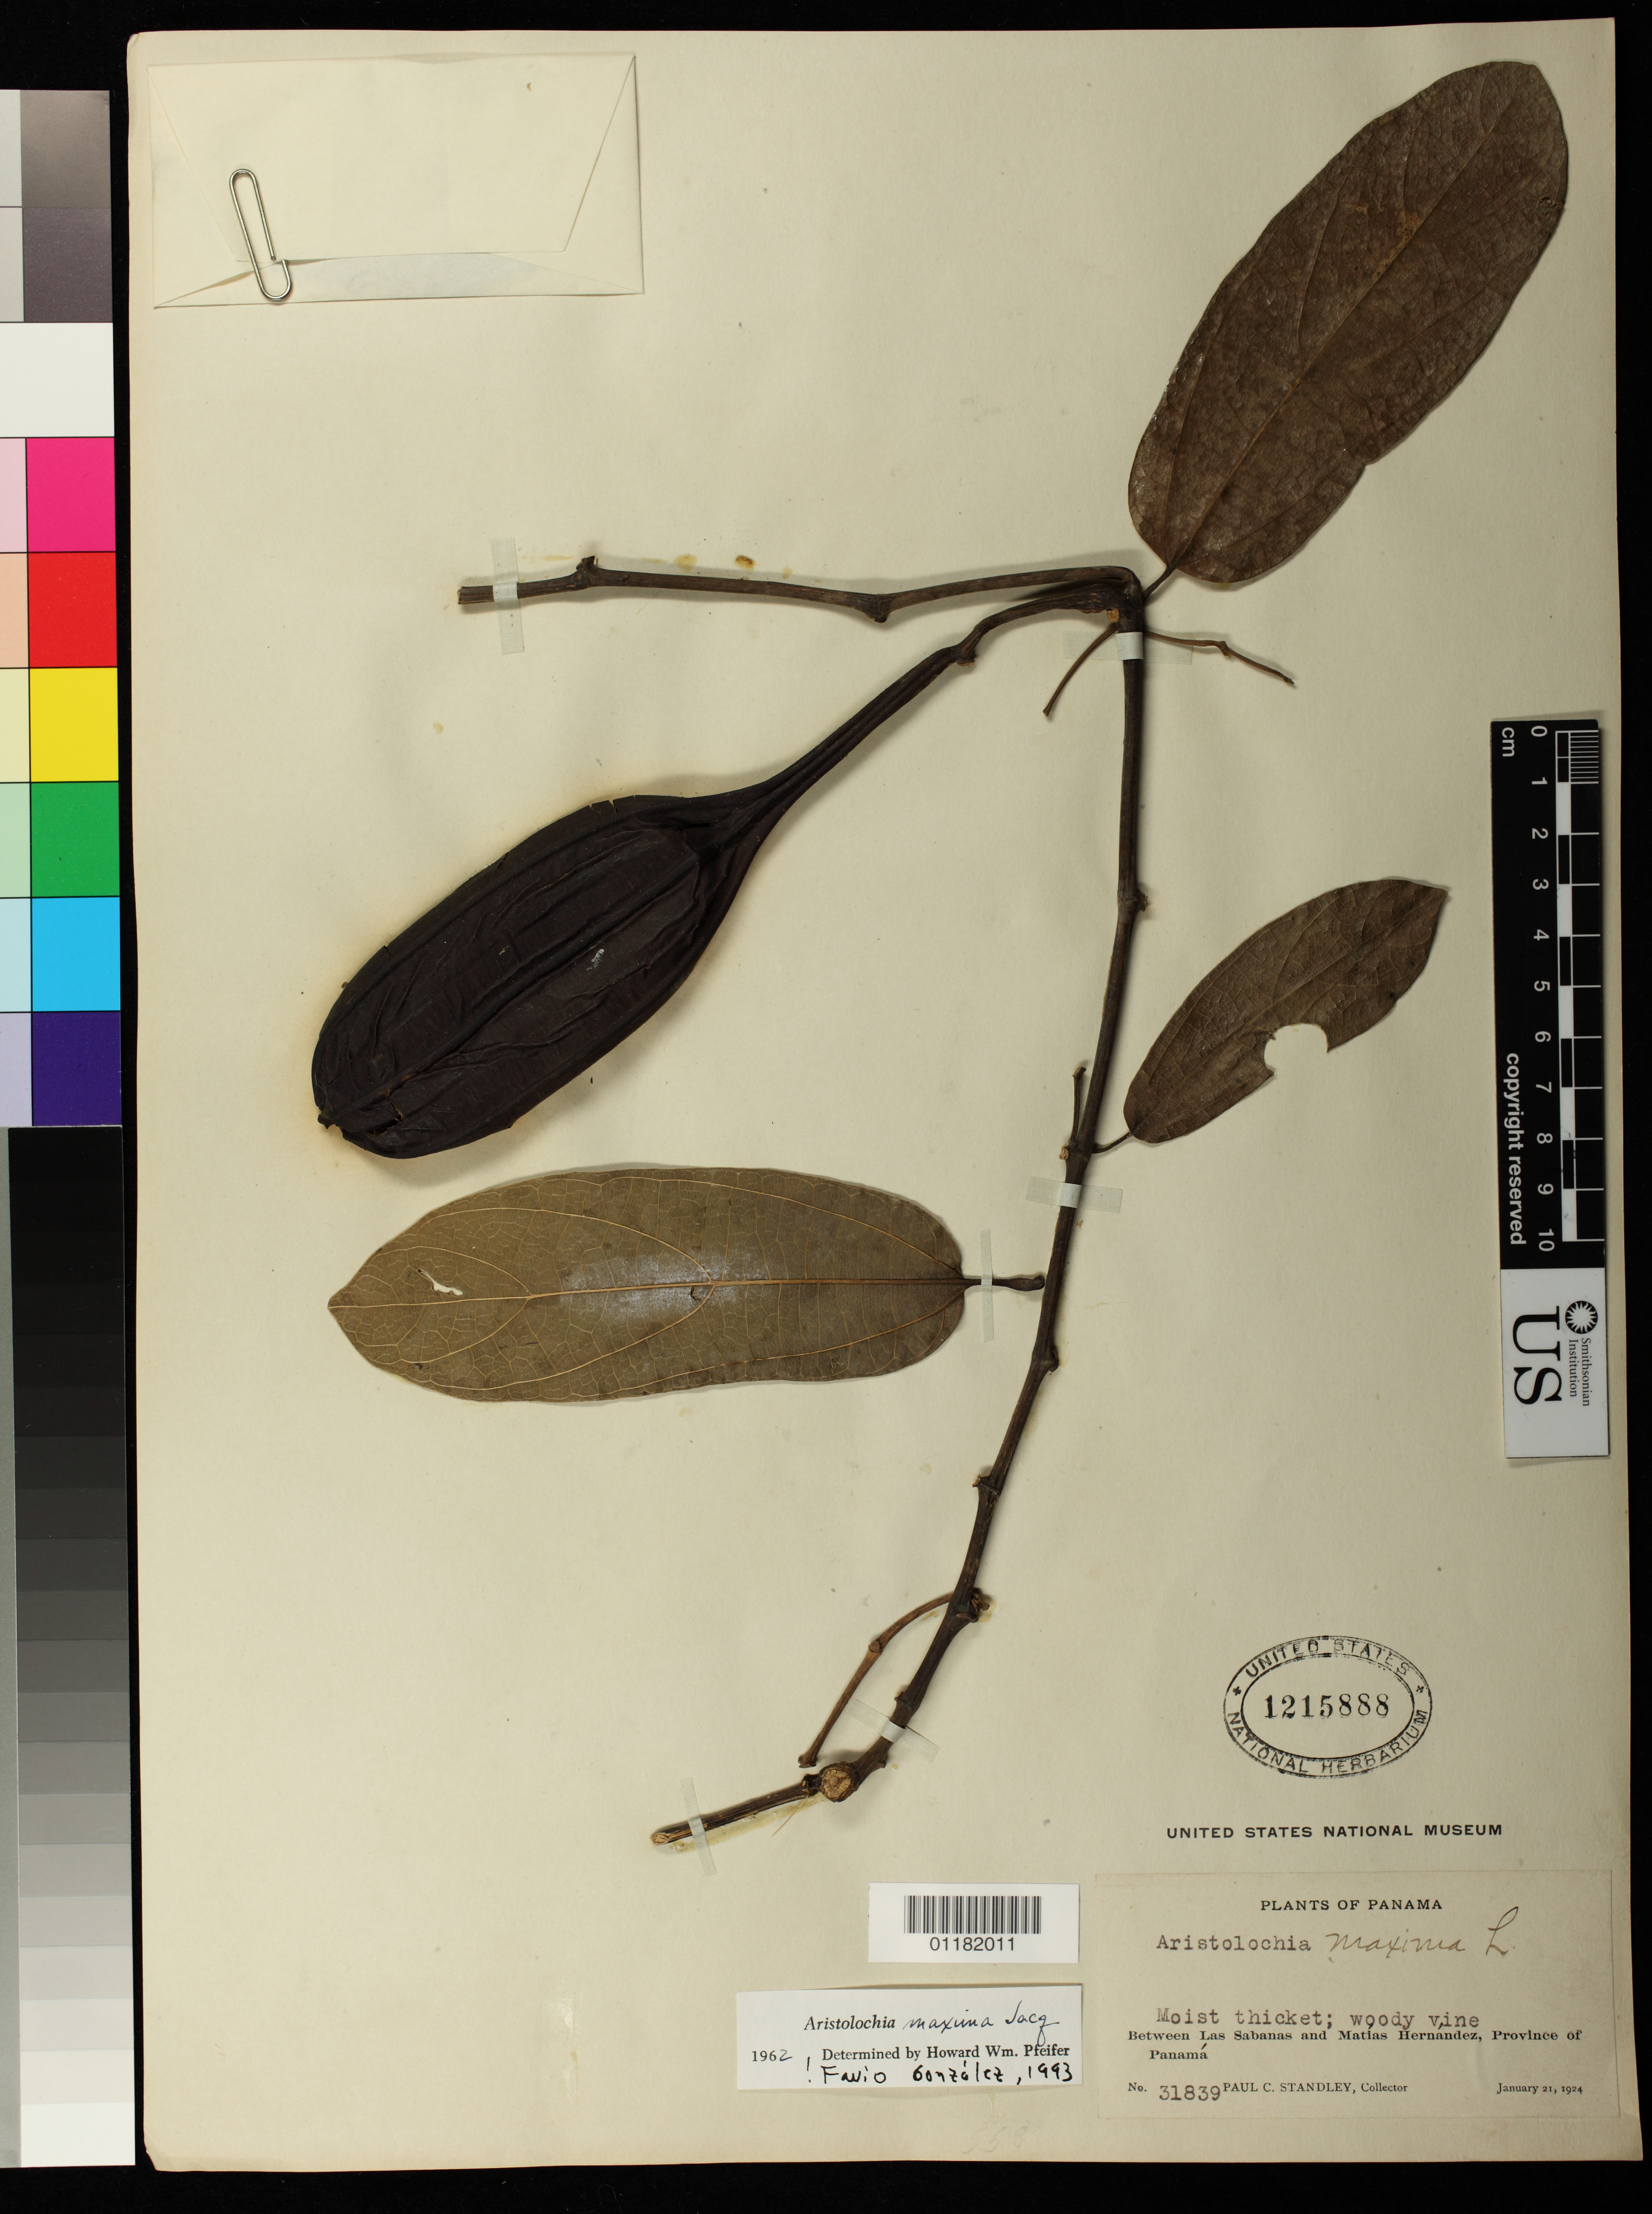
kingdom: Plantae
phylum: Tracheophyta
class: Magnoliopsida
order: Piperales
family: Aristolochiaceae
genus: Aristolochia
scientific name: Aristolochia maxima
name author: Jacq.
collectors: P. C. Standley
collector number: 31839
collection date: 1914-01-21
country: Panama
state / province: Panamá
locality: Between Las Sabanas and Matias Hernandez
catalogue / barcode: US 1215888